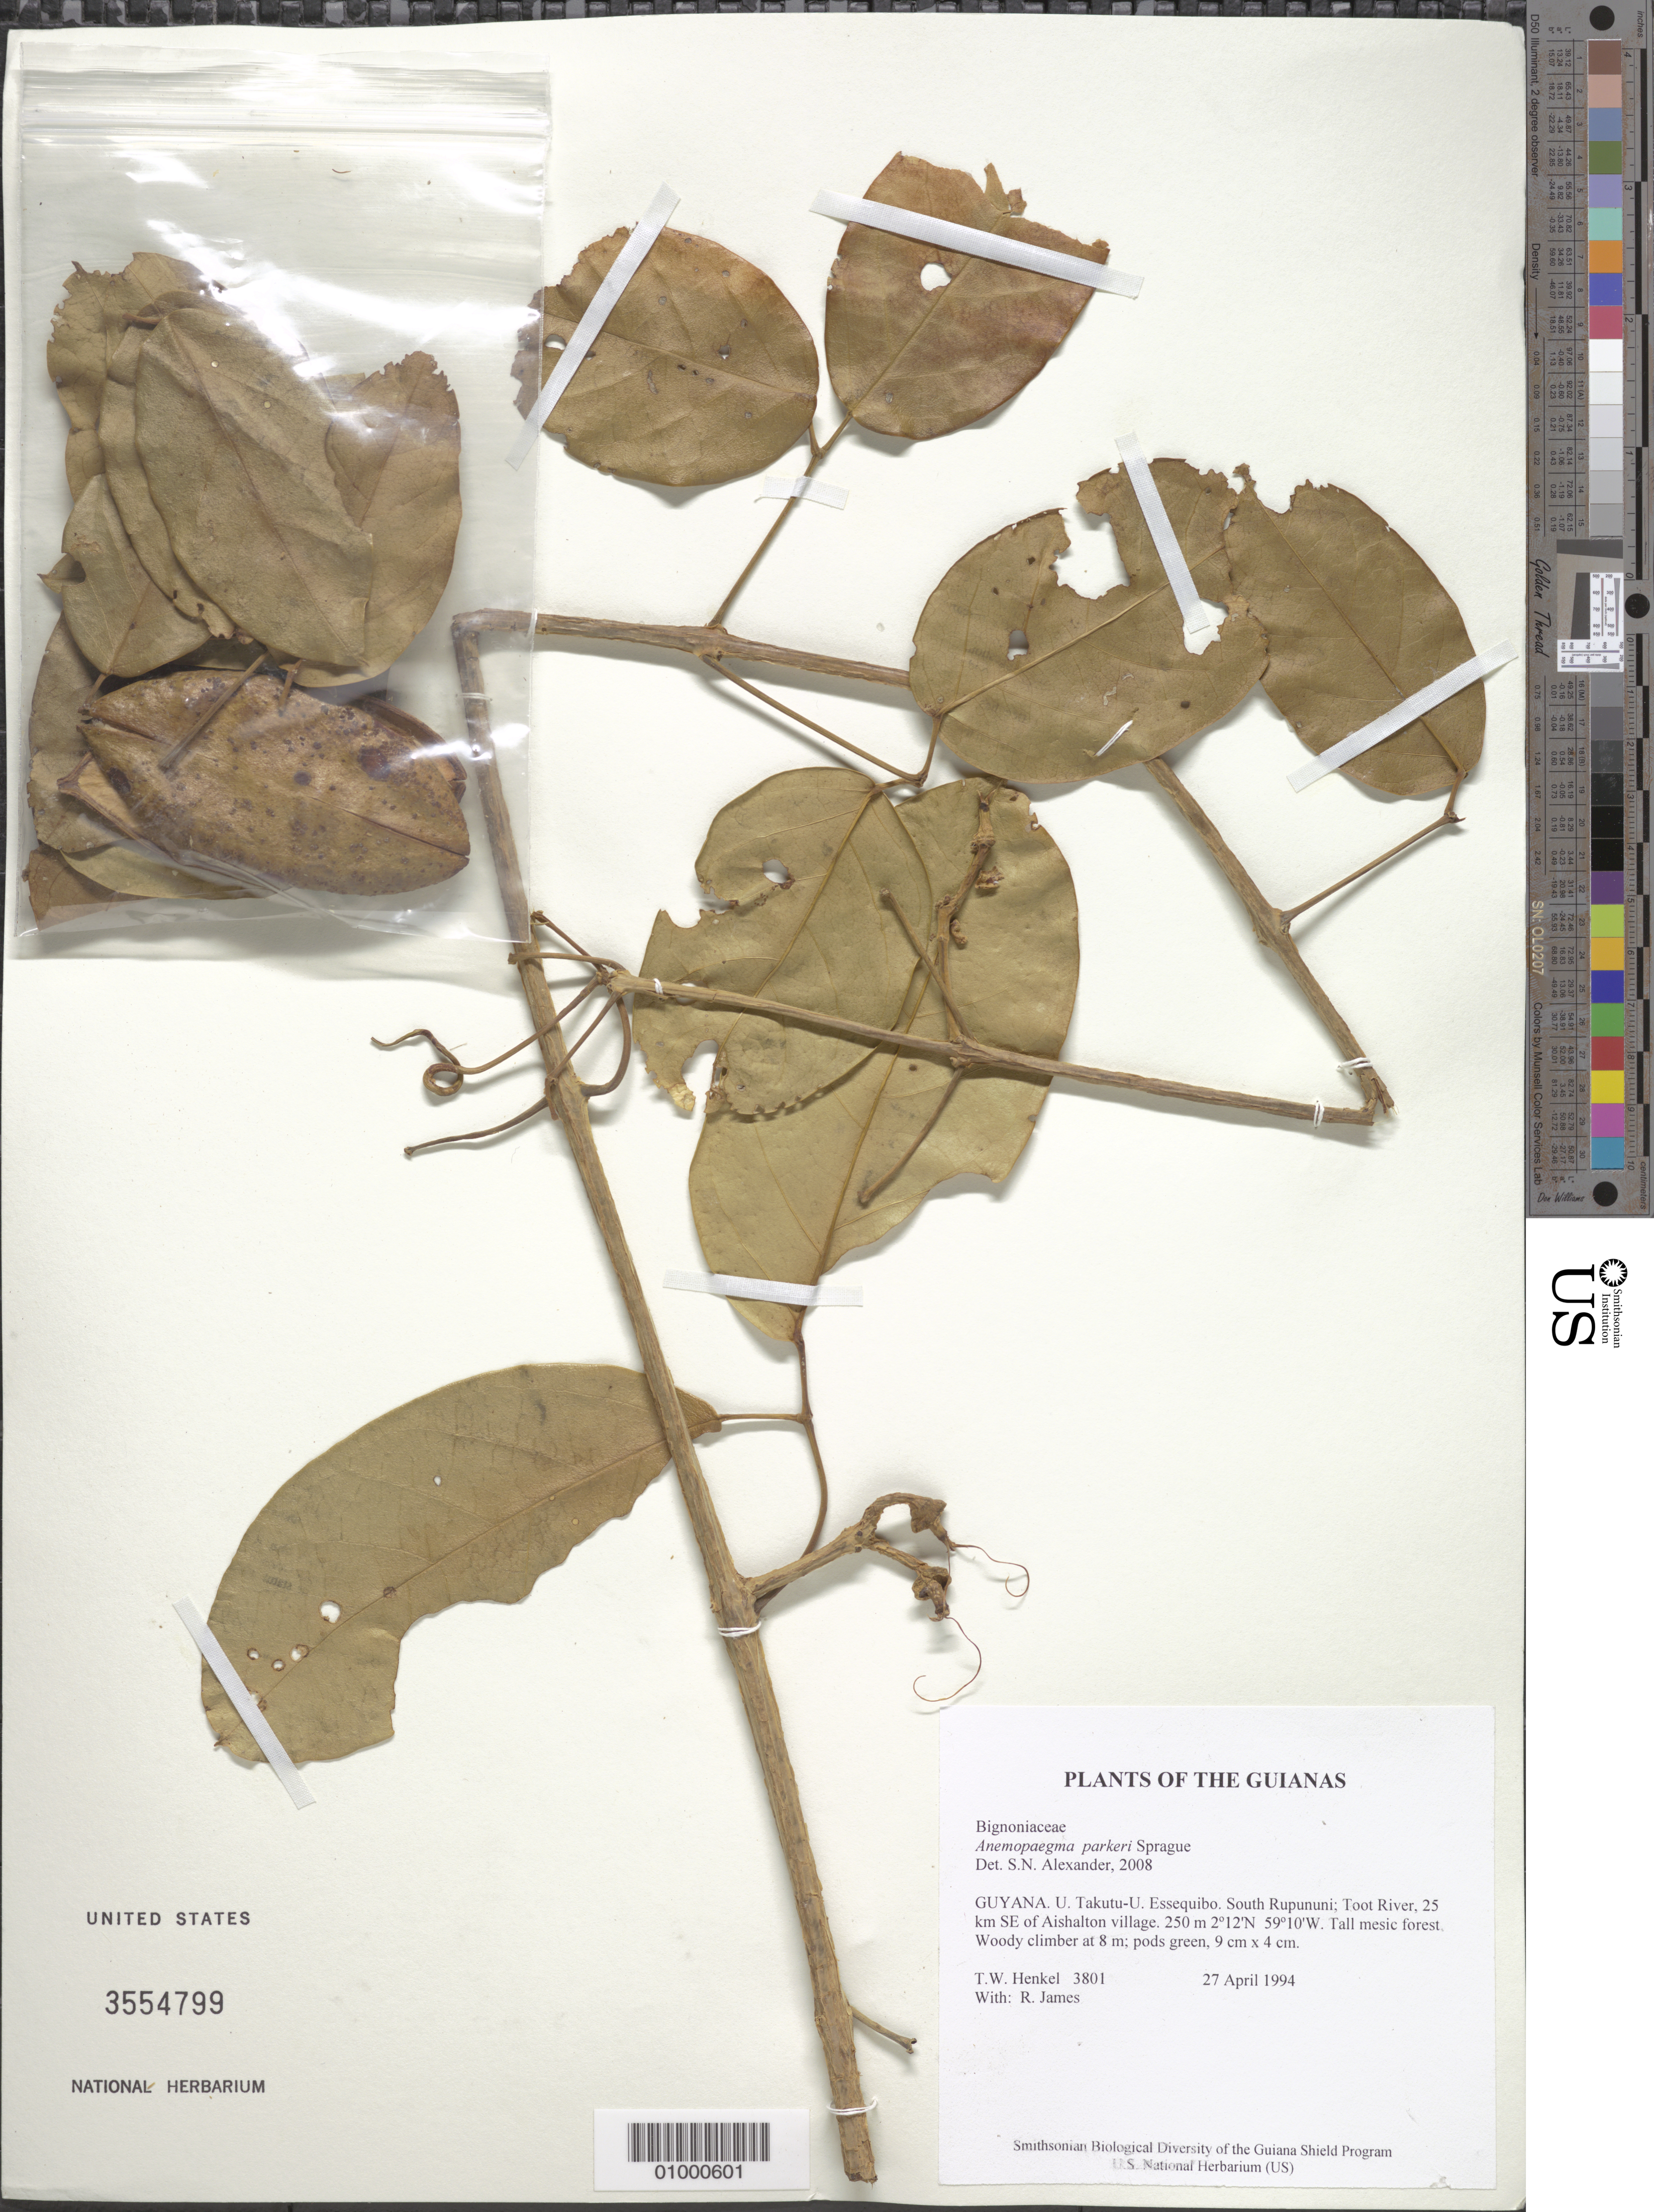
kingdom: Plantae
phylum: Tracheophyta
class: Magnoliopsida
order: Lamiales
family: Bignoniaceae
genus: Anemopaegma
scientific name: Anemopaegma parkeri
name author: Sprague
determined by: Alexander, S. N.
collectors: T. Henkel & R. James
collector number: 3801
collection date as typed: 27 April 1994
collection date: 1994-04-27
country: Guyana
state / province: U. Takutu-U. Essequibo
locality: South Rupununi; Toot River, 25 km SE of Aishalton village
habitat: Tall mesic forest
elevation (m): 250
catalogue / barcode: US 3554799